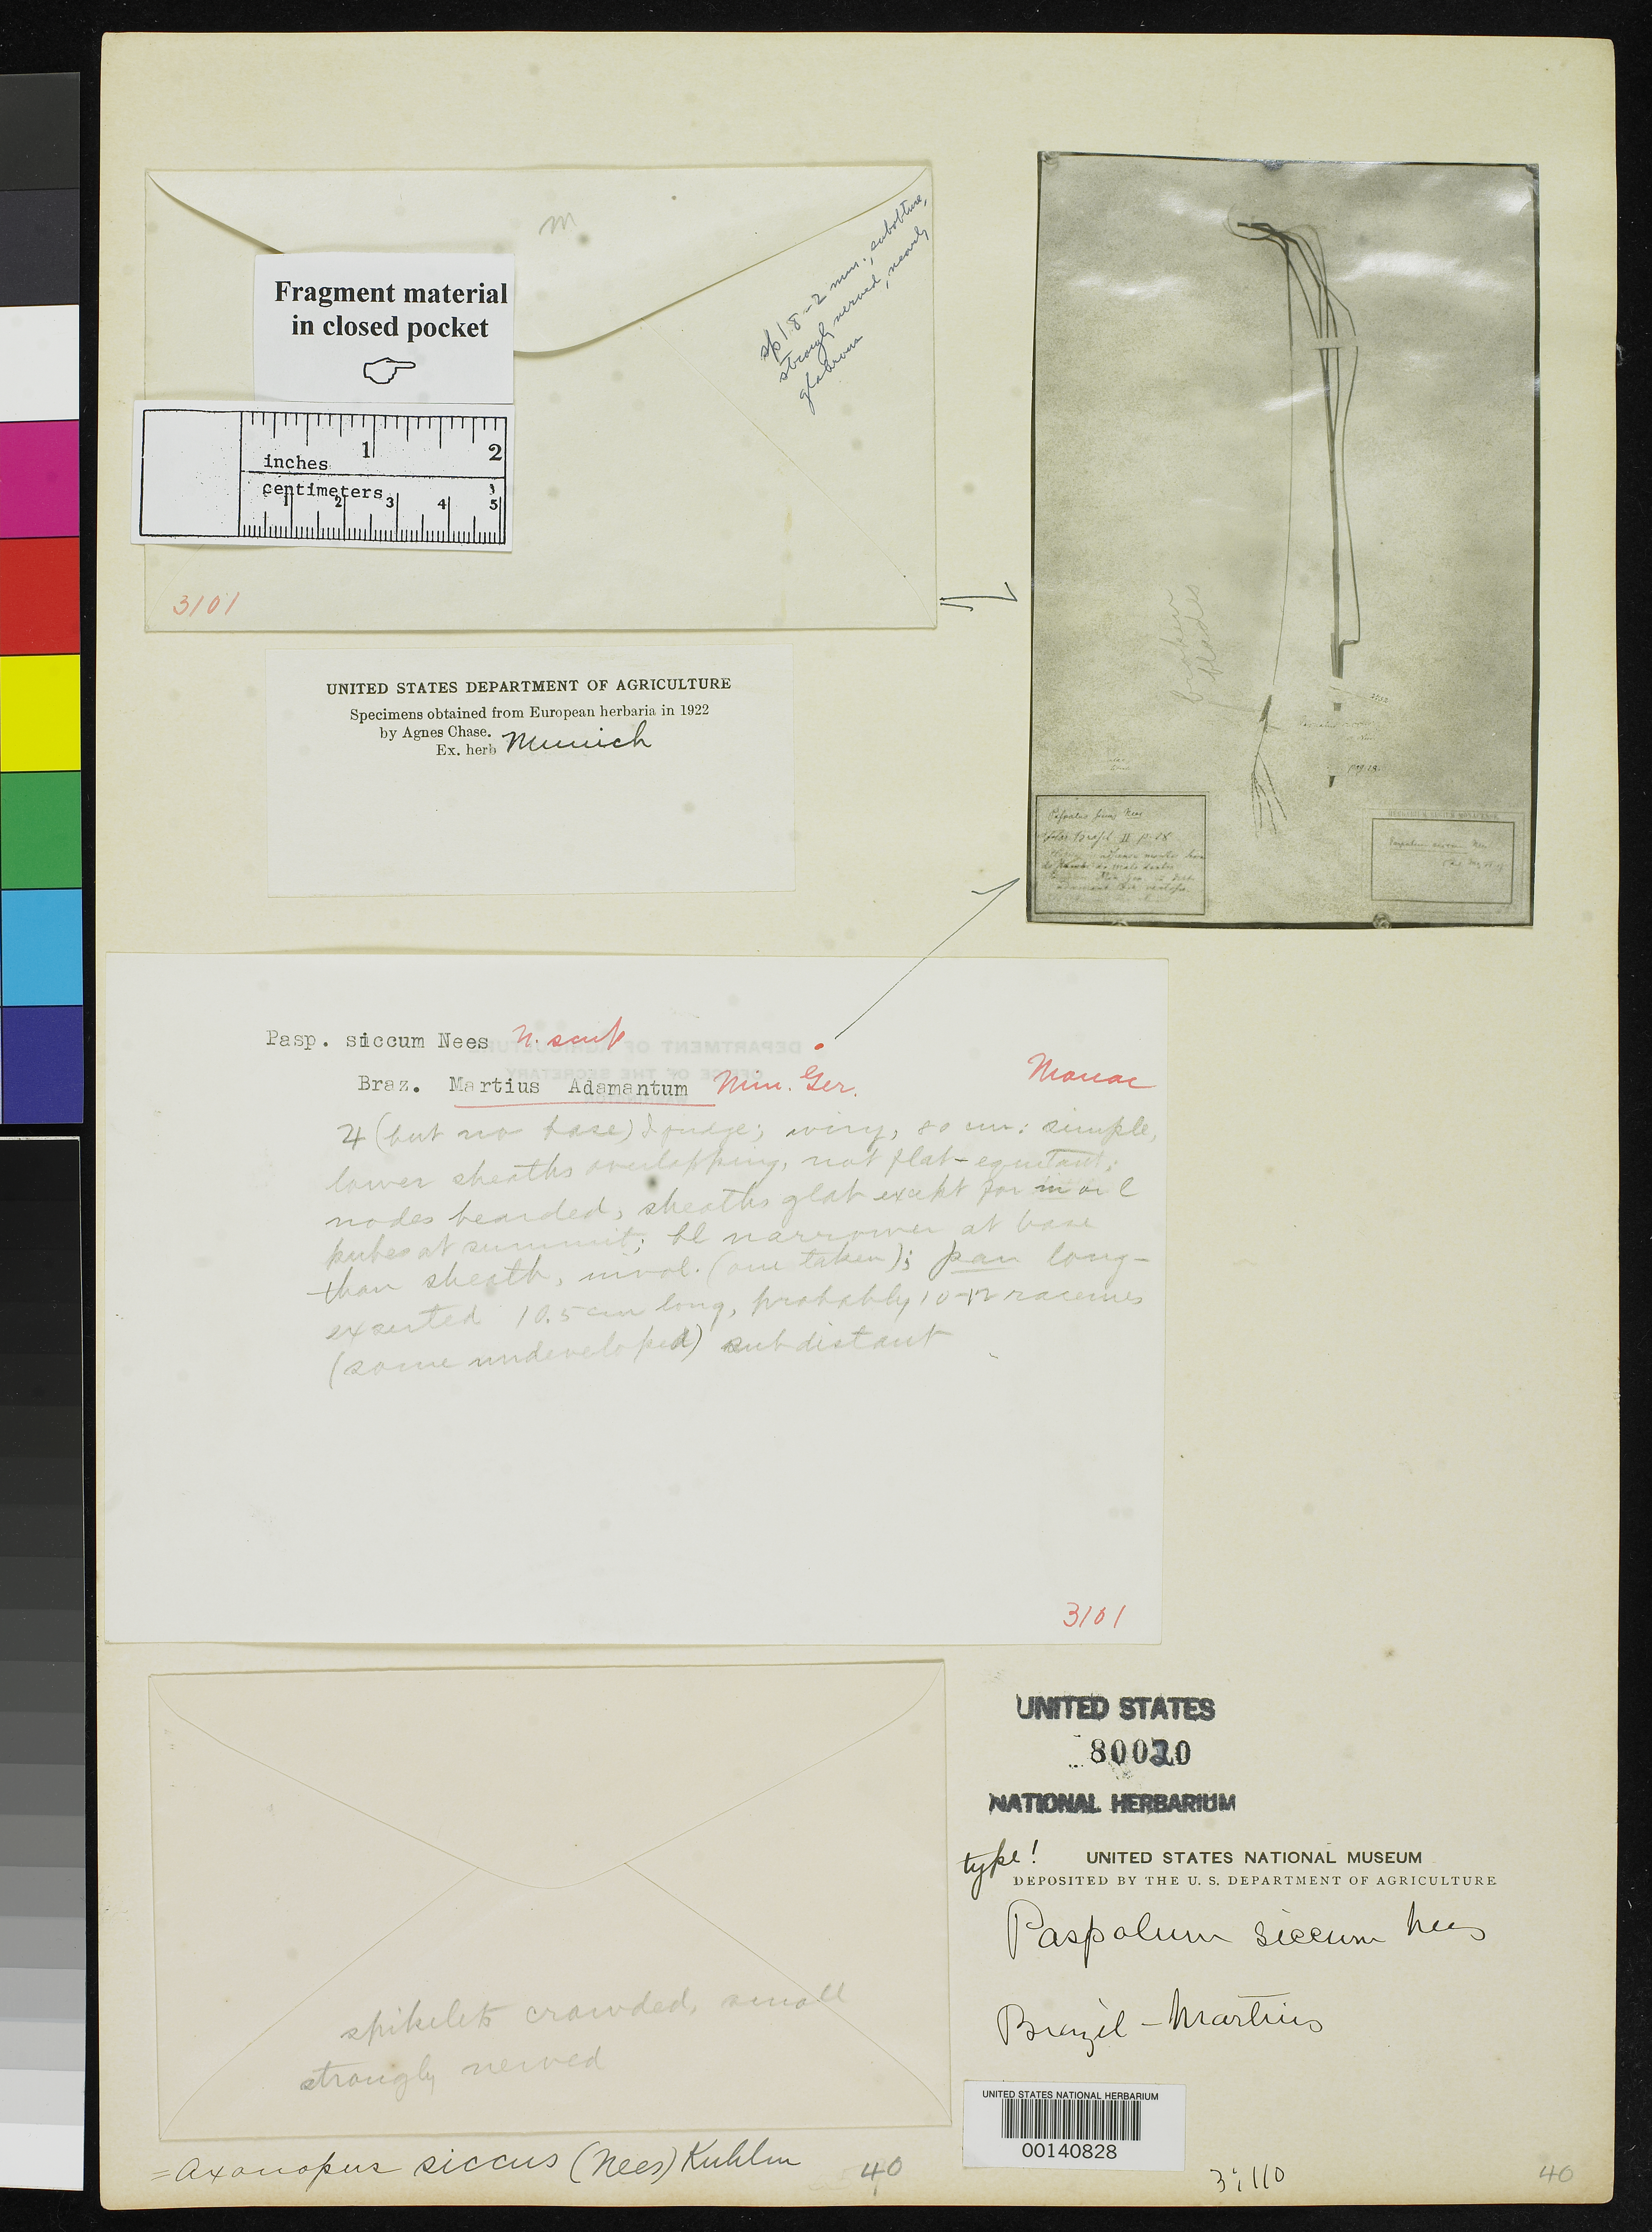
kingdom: Plantae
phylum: Tracheophyta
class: Liliopsida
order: Poales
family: Poaceae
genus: Paspalum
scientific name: Paspalum siccum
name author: Nees in Mart.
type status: Type Fragment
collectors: C. F. Martius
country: Brazil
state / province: Minas Gerais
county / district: Adamantiem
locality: Serra do Itamba do Mato.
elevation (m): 975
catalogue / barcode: US 80020